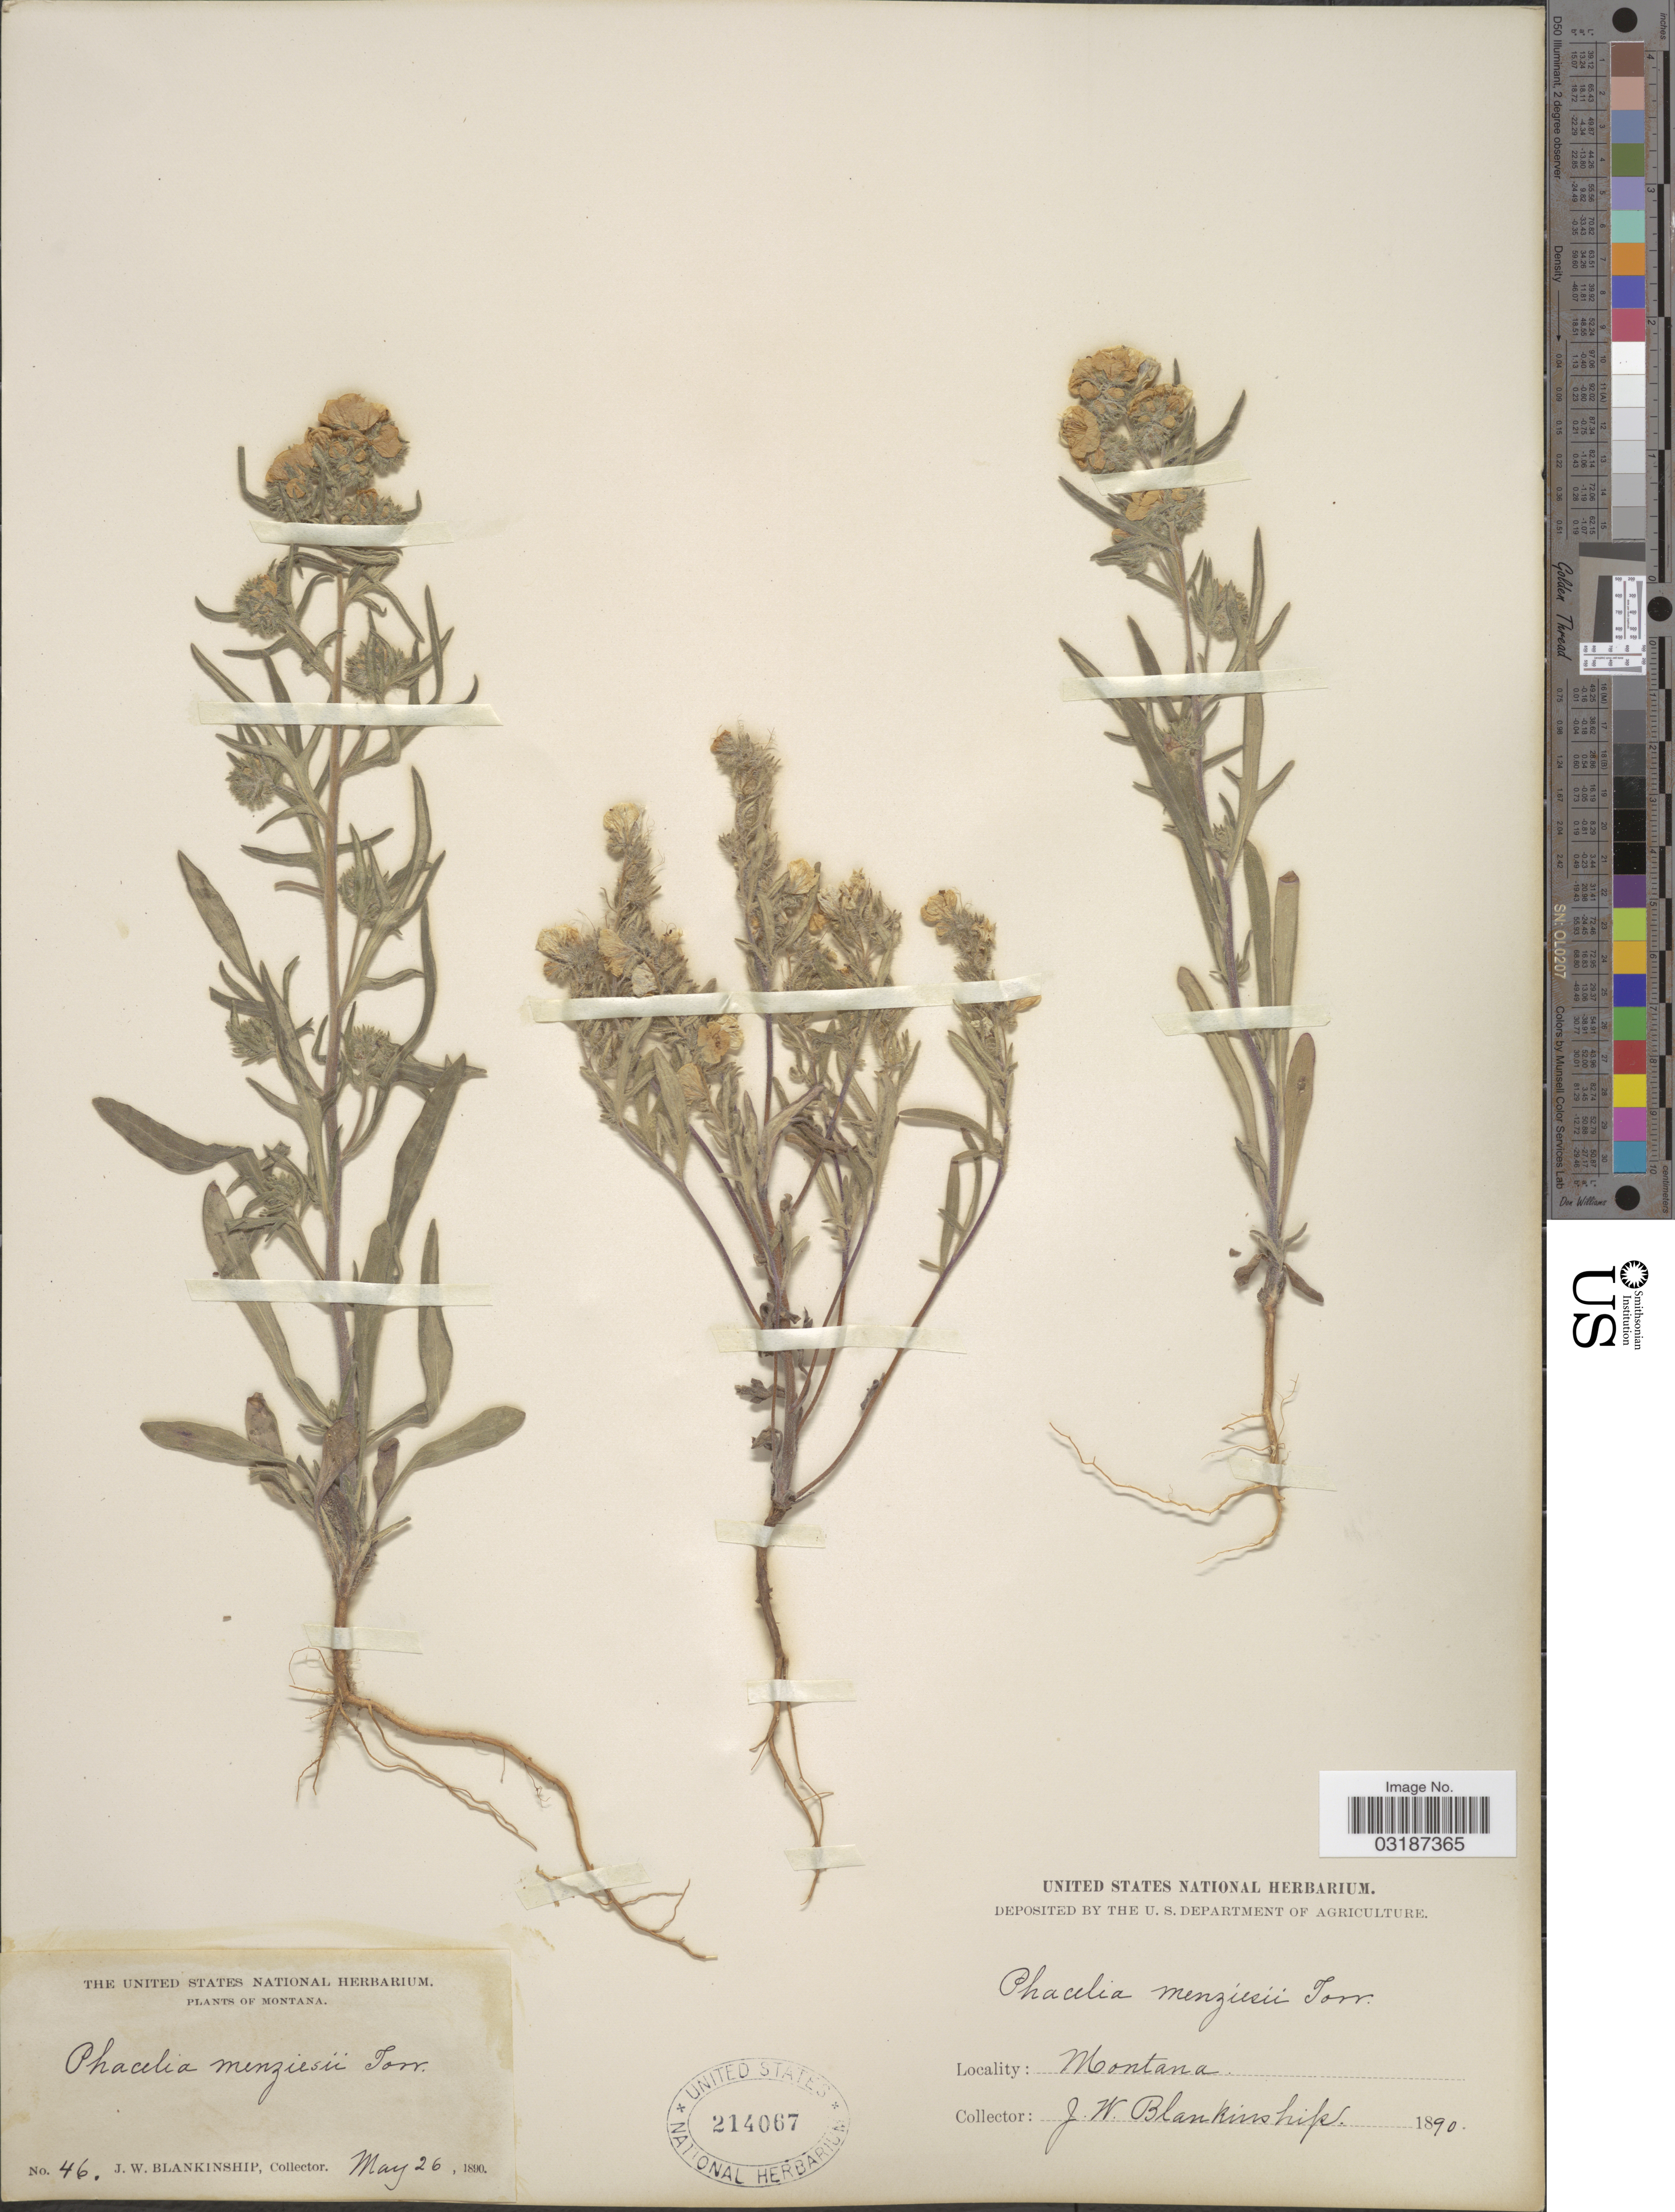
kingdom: Plantae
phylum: Tracheophyta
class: Magnoliopsida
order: Boraginales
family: Hydrophyllaceae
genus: Phacelia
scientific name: Phacelia linearis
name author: (Pursh) Holz.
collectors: J. W. Blankinship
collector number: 46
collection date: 1890-05-26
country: United States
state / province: Montana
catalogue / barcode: US 214067